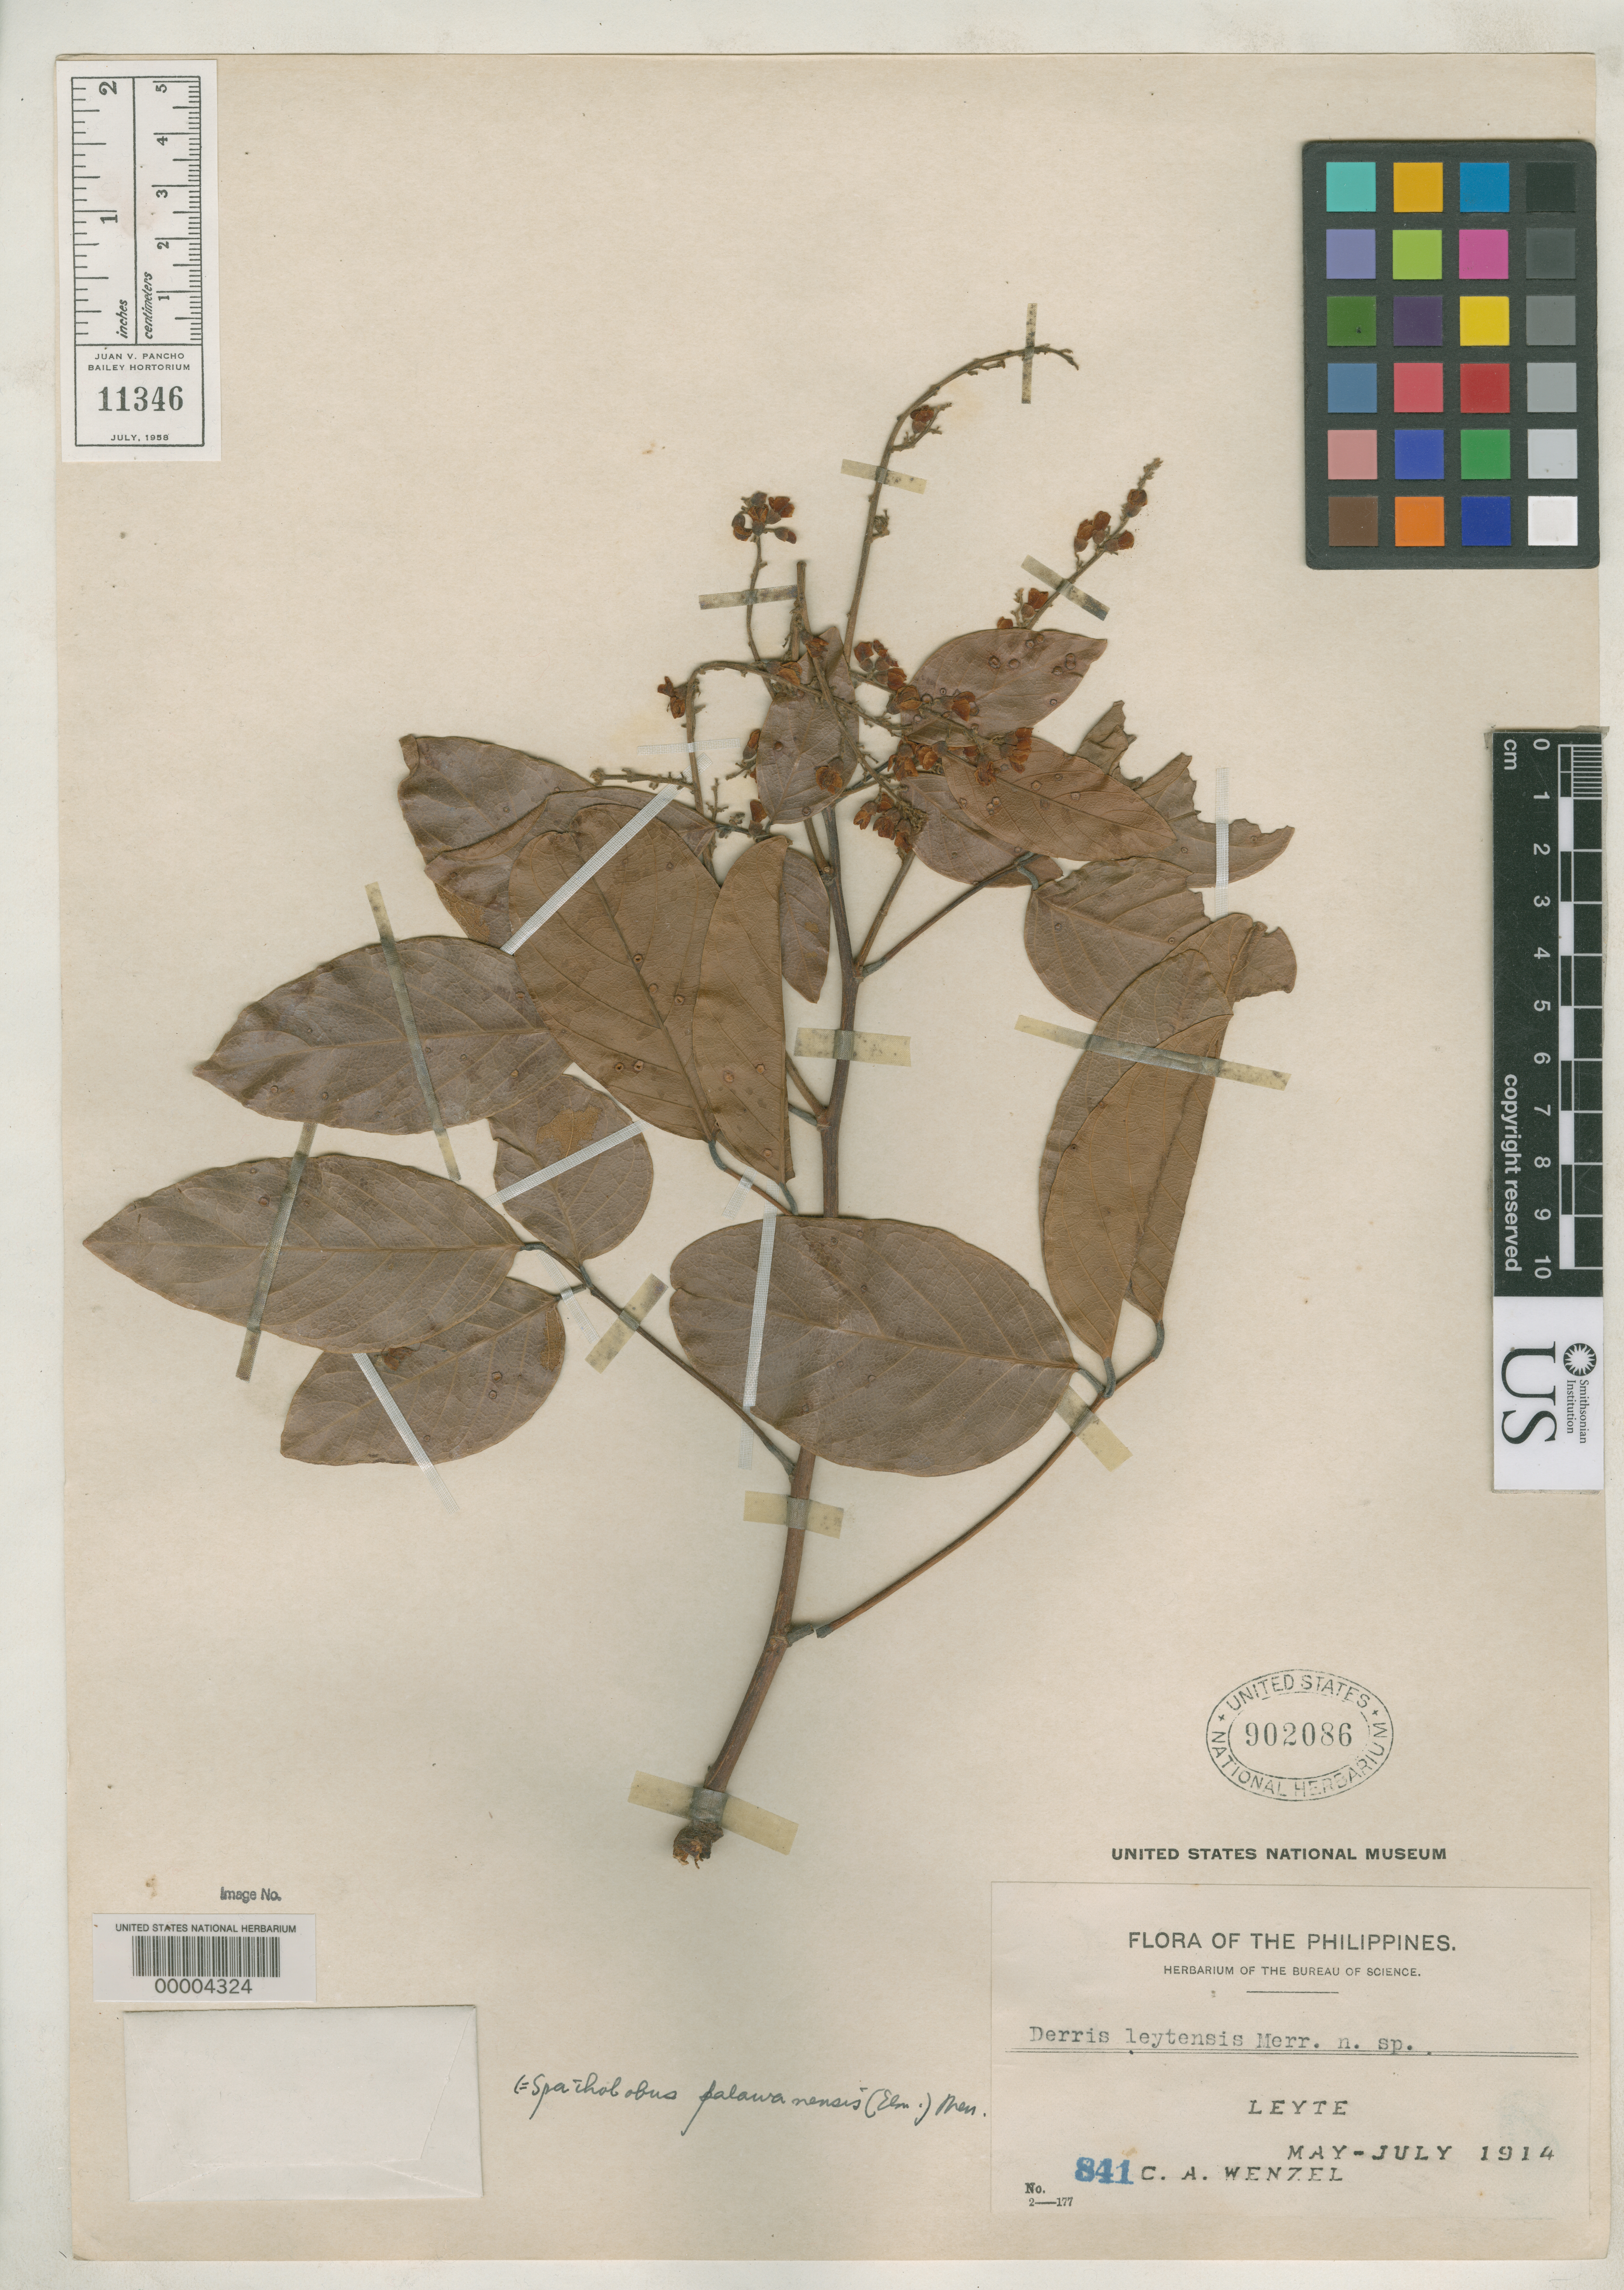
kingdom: Plantae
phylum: Tracheophyta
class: Magnoliopsida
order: Fabales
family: Fabaceae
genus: Derris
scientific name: Derris leytensis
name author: Merr.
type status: Isotype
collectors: C. Wenzel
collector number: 841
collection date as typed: May 1914 to -- Jul 1914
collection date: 1914-05/1914-07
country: Philippines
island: Leyte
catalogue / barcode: US 902086